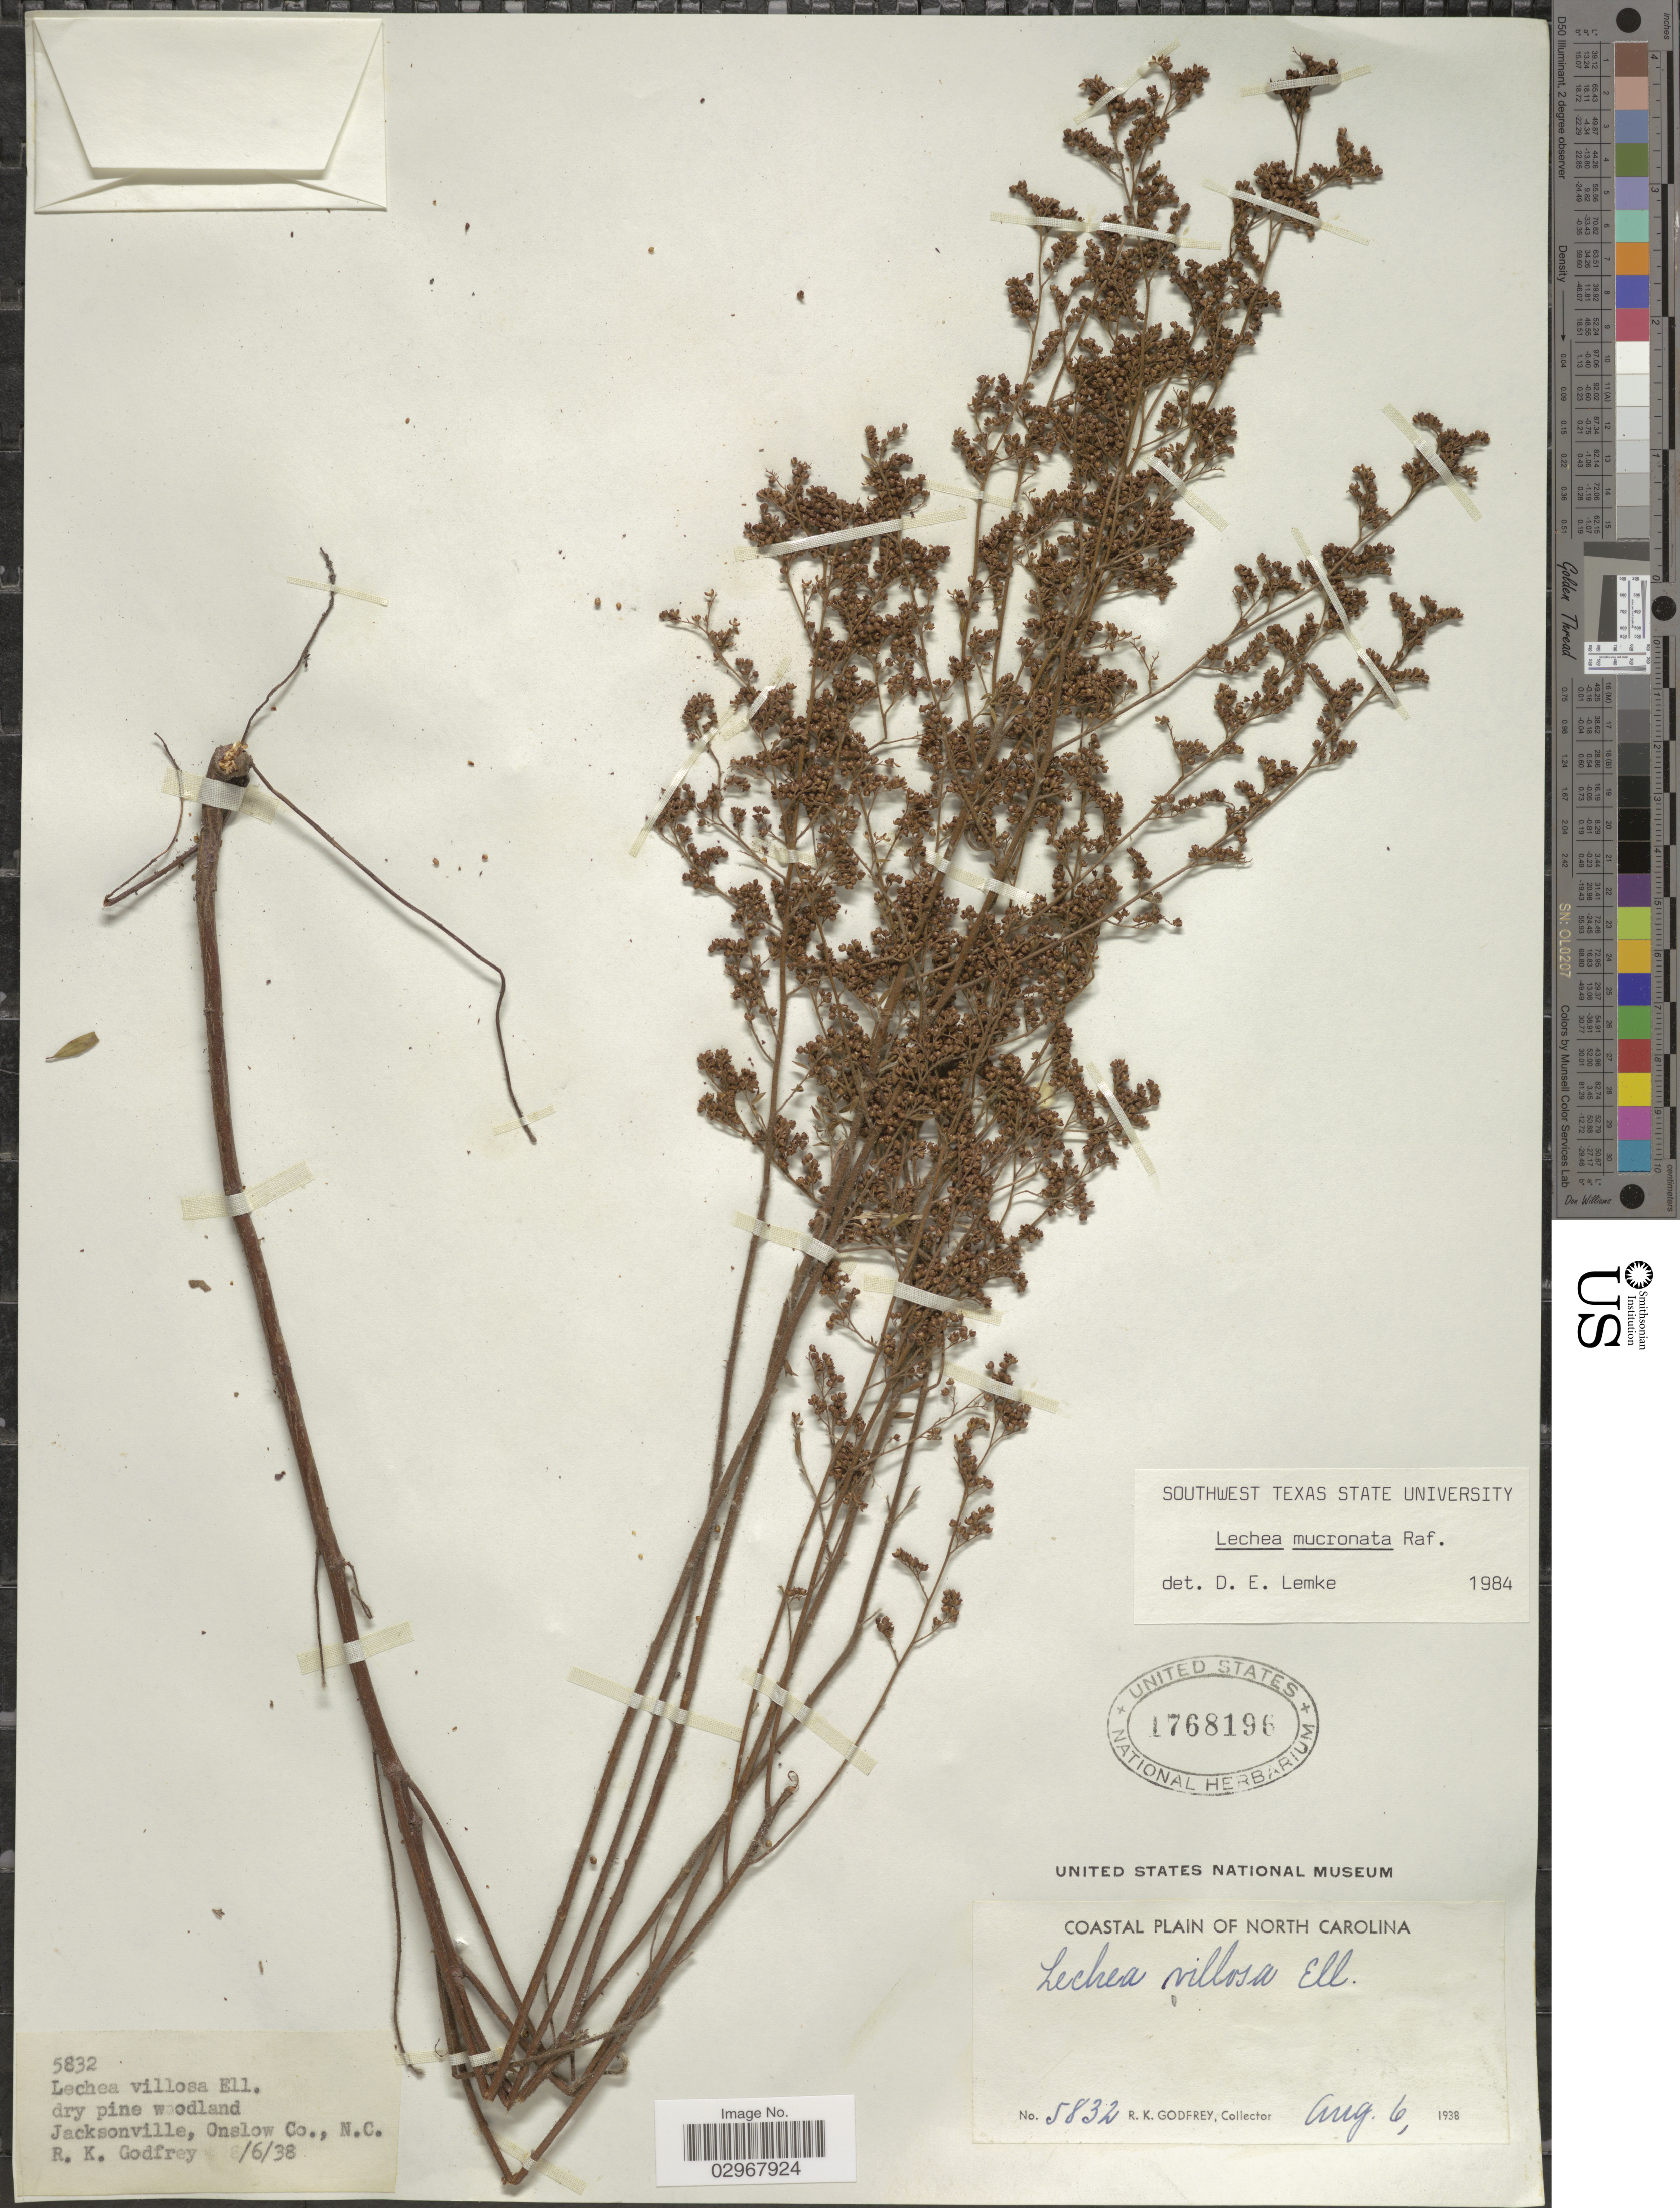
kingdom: Plantae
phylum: Tracheophyta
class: Magnoliopsida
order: Malvales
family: Cistaceae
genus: Lechea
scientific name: Lechea mucronata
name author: Raf.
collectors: R. K. Godfrey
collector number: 5832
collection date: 1938-08-06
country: United States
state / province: North Carolina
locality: Coastal Plain of North Carolina. Jacksonville, Onslow Co.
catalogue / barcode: US 1768196